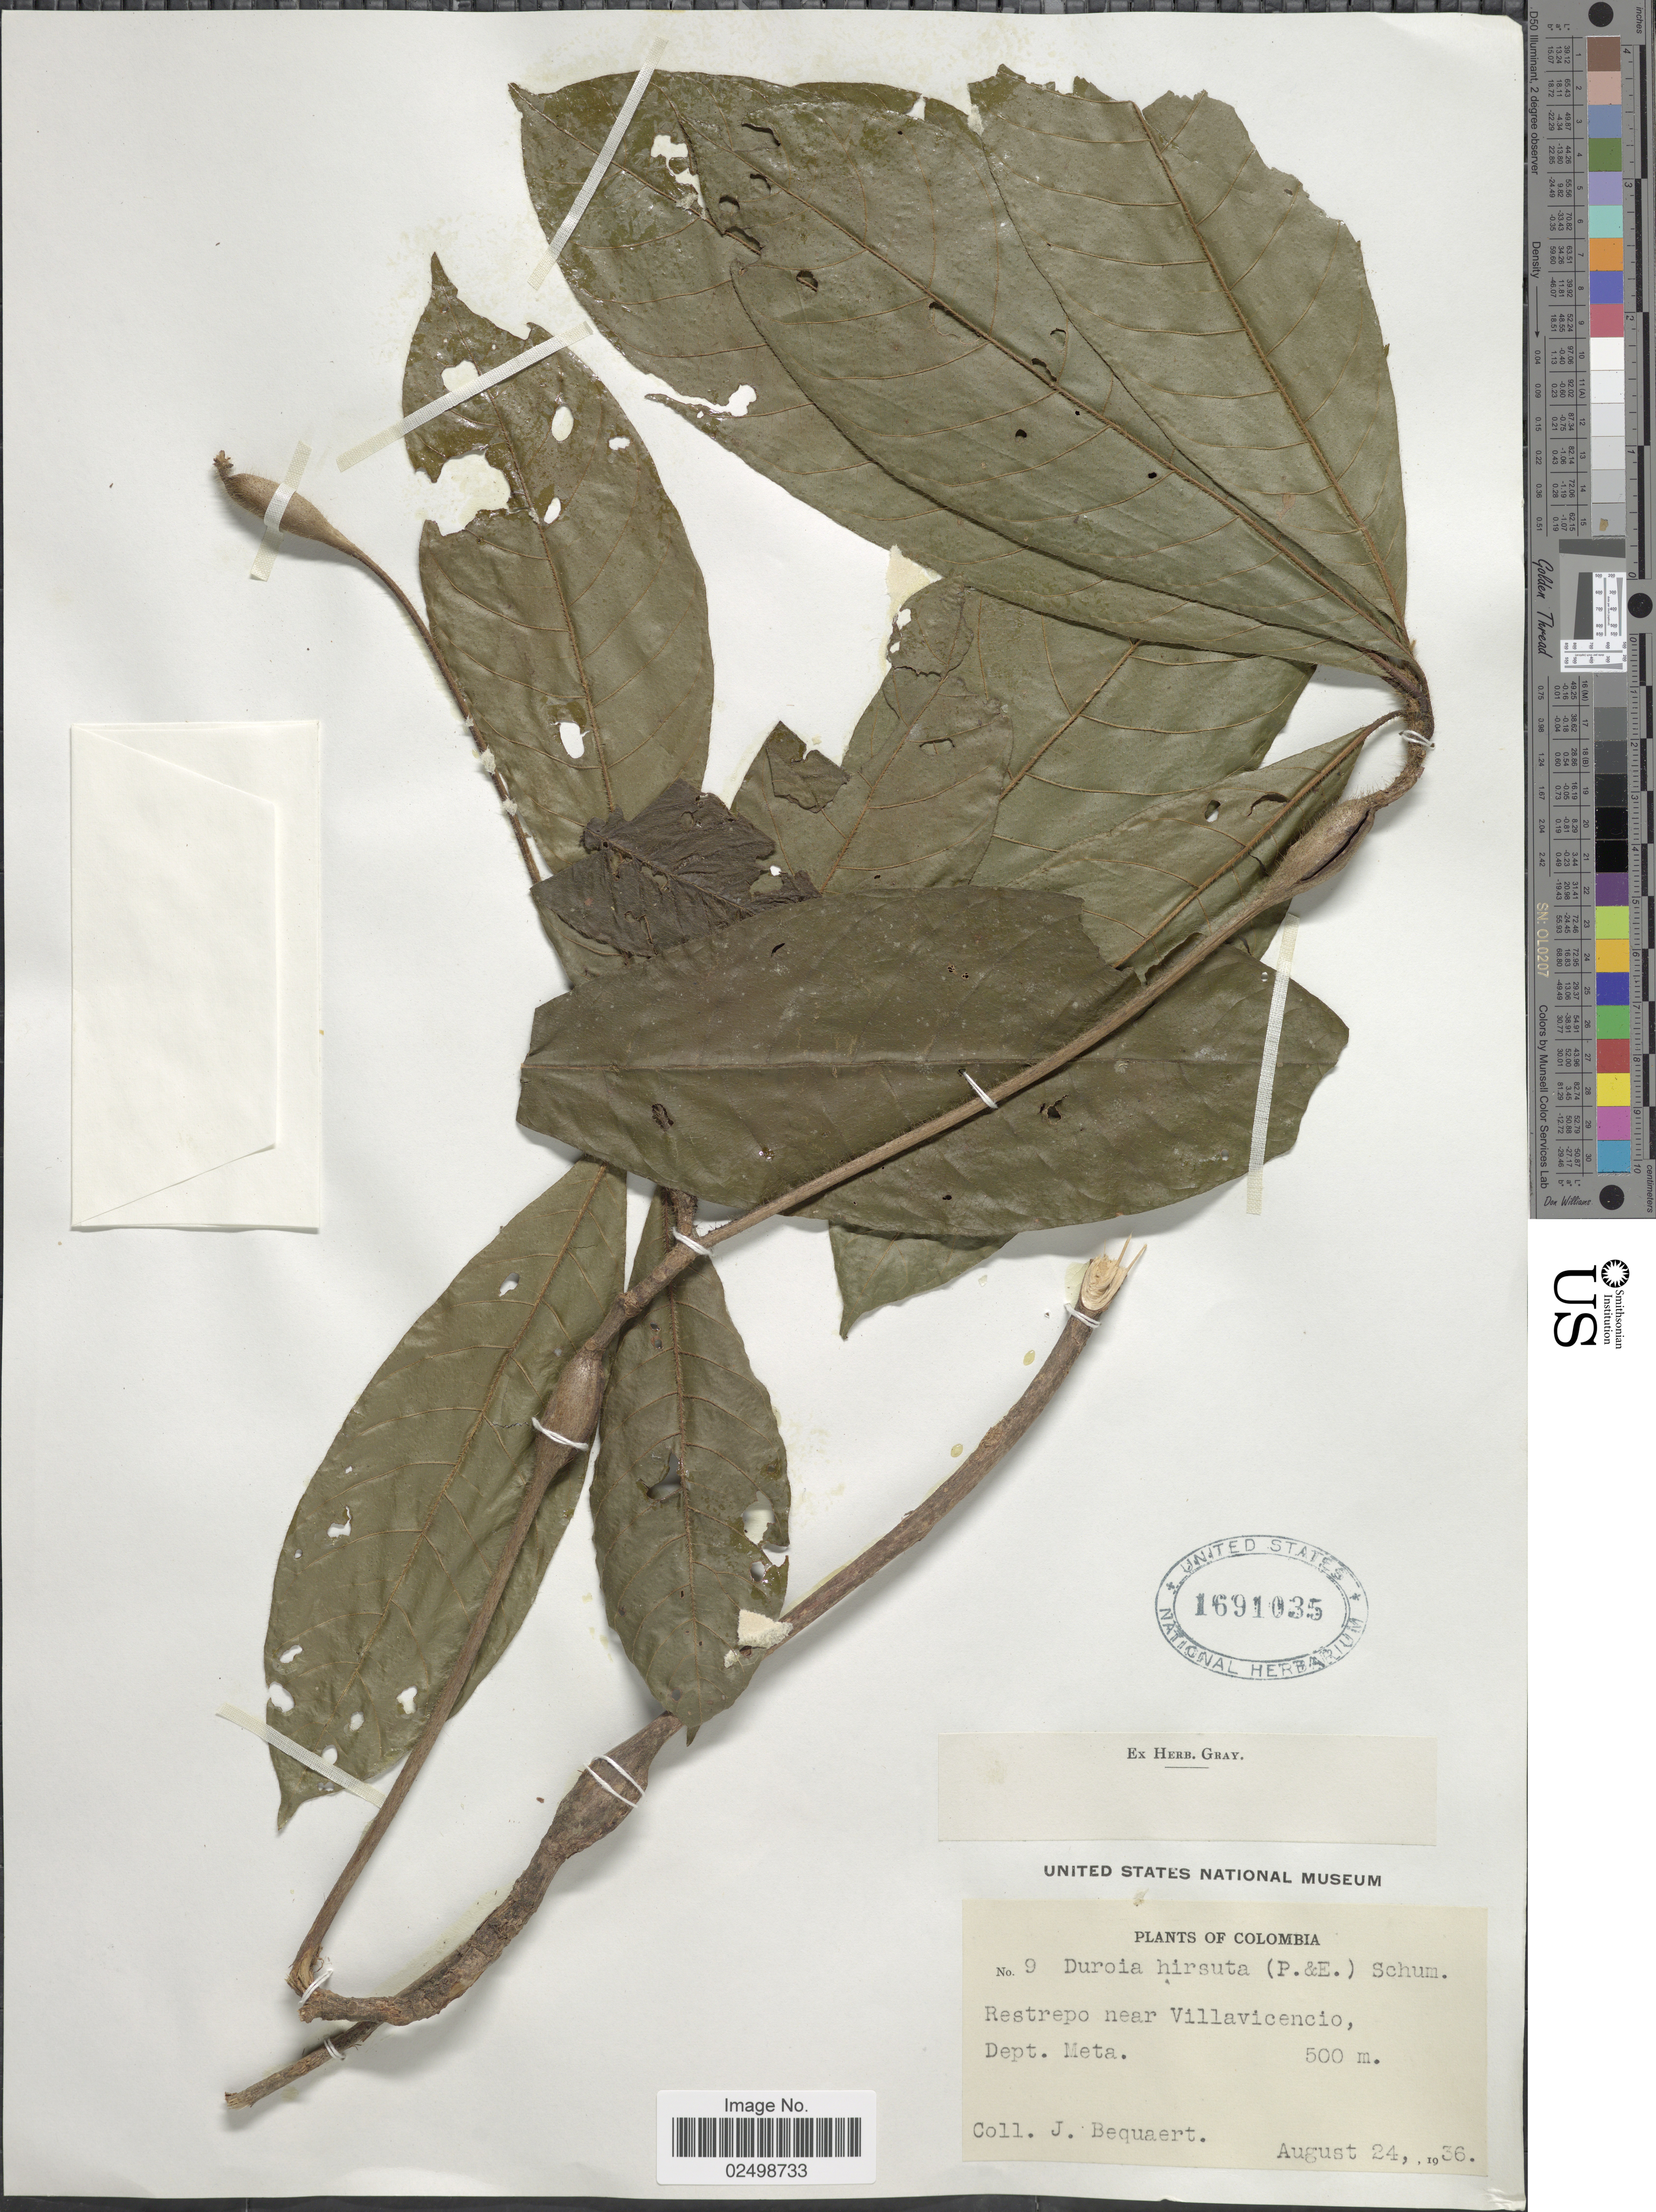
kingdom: Plantae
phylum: Tracheophyta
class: Magnoliopsida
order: Gentianales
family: Rubiaceae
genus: Duroia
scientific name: Duroia hirsuta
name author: (Poepp.) K. Schum.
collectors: J. Bequaert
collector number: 9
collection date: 1936-08-24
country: Colombia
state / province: Meta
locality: Restrepo near Villavicencio.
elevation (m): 500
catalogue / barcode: US 1691035